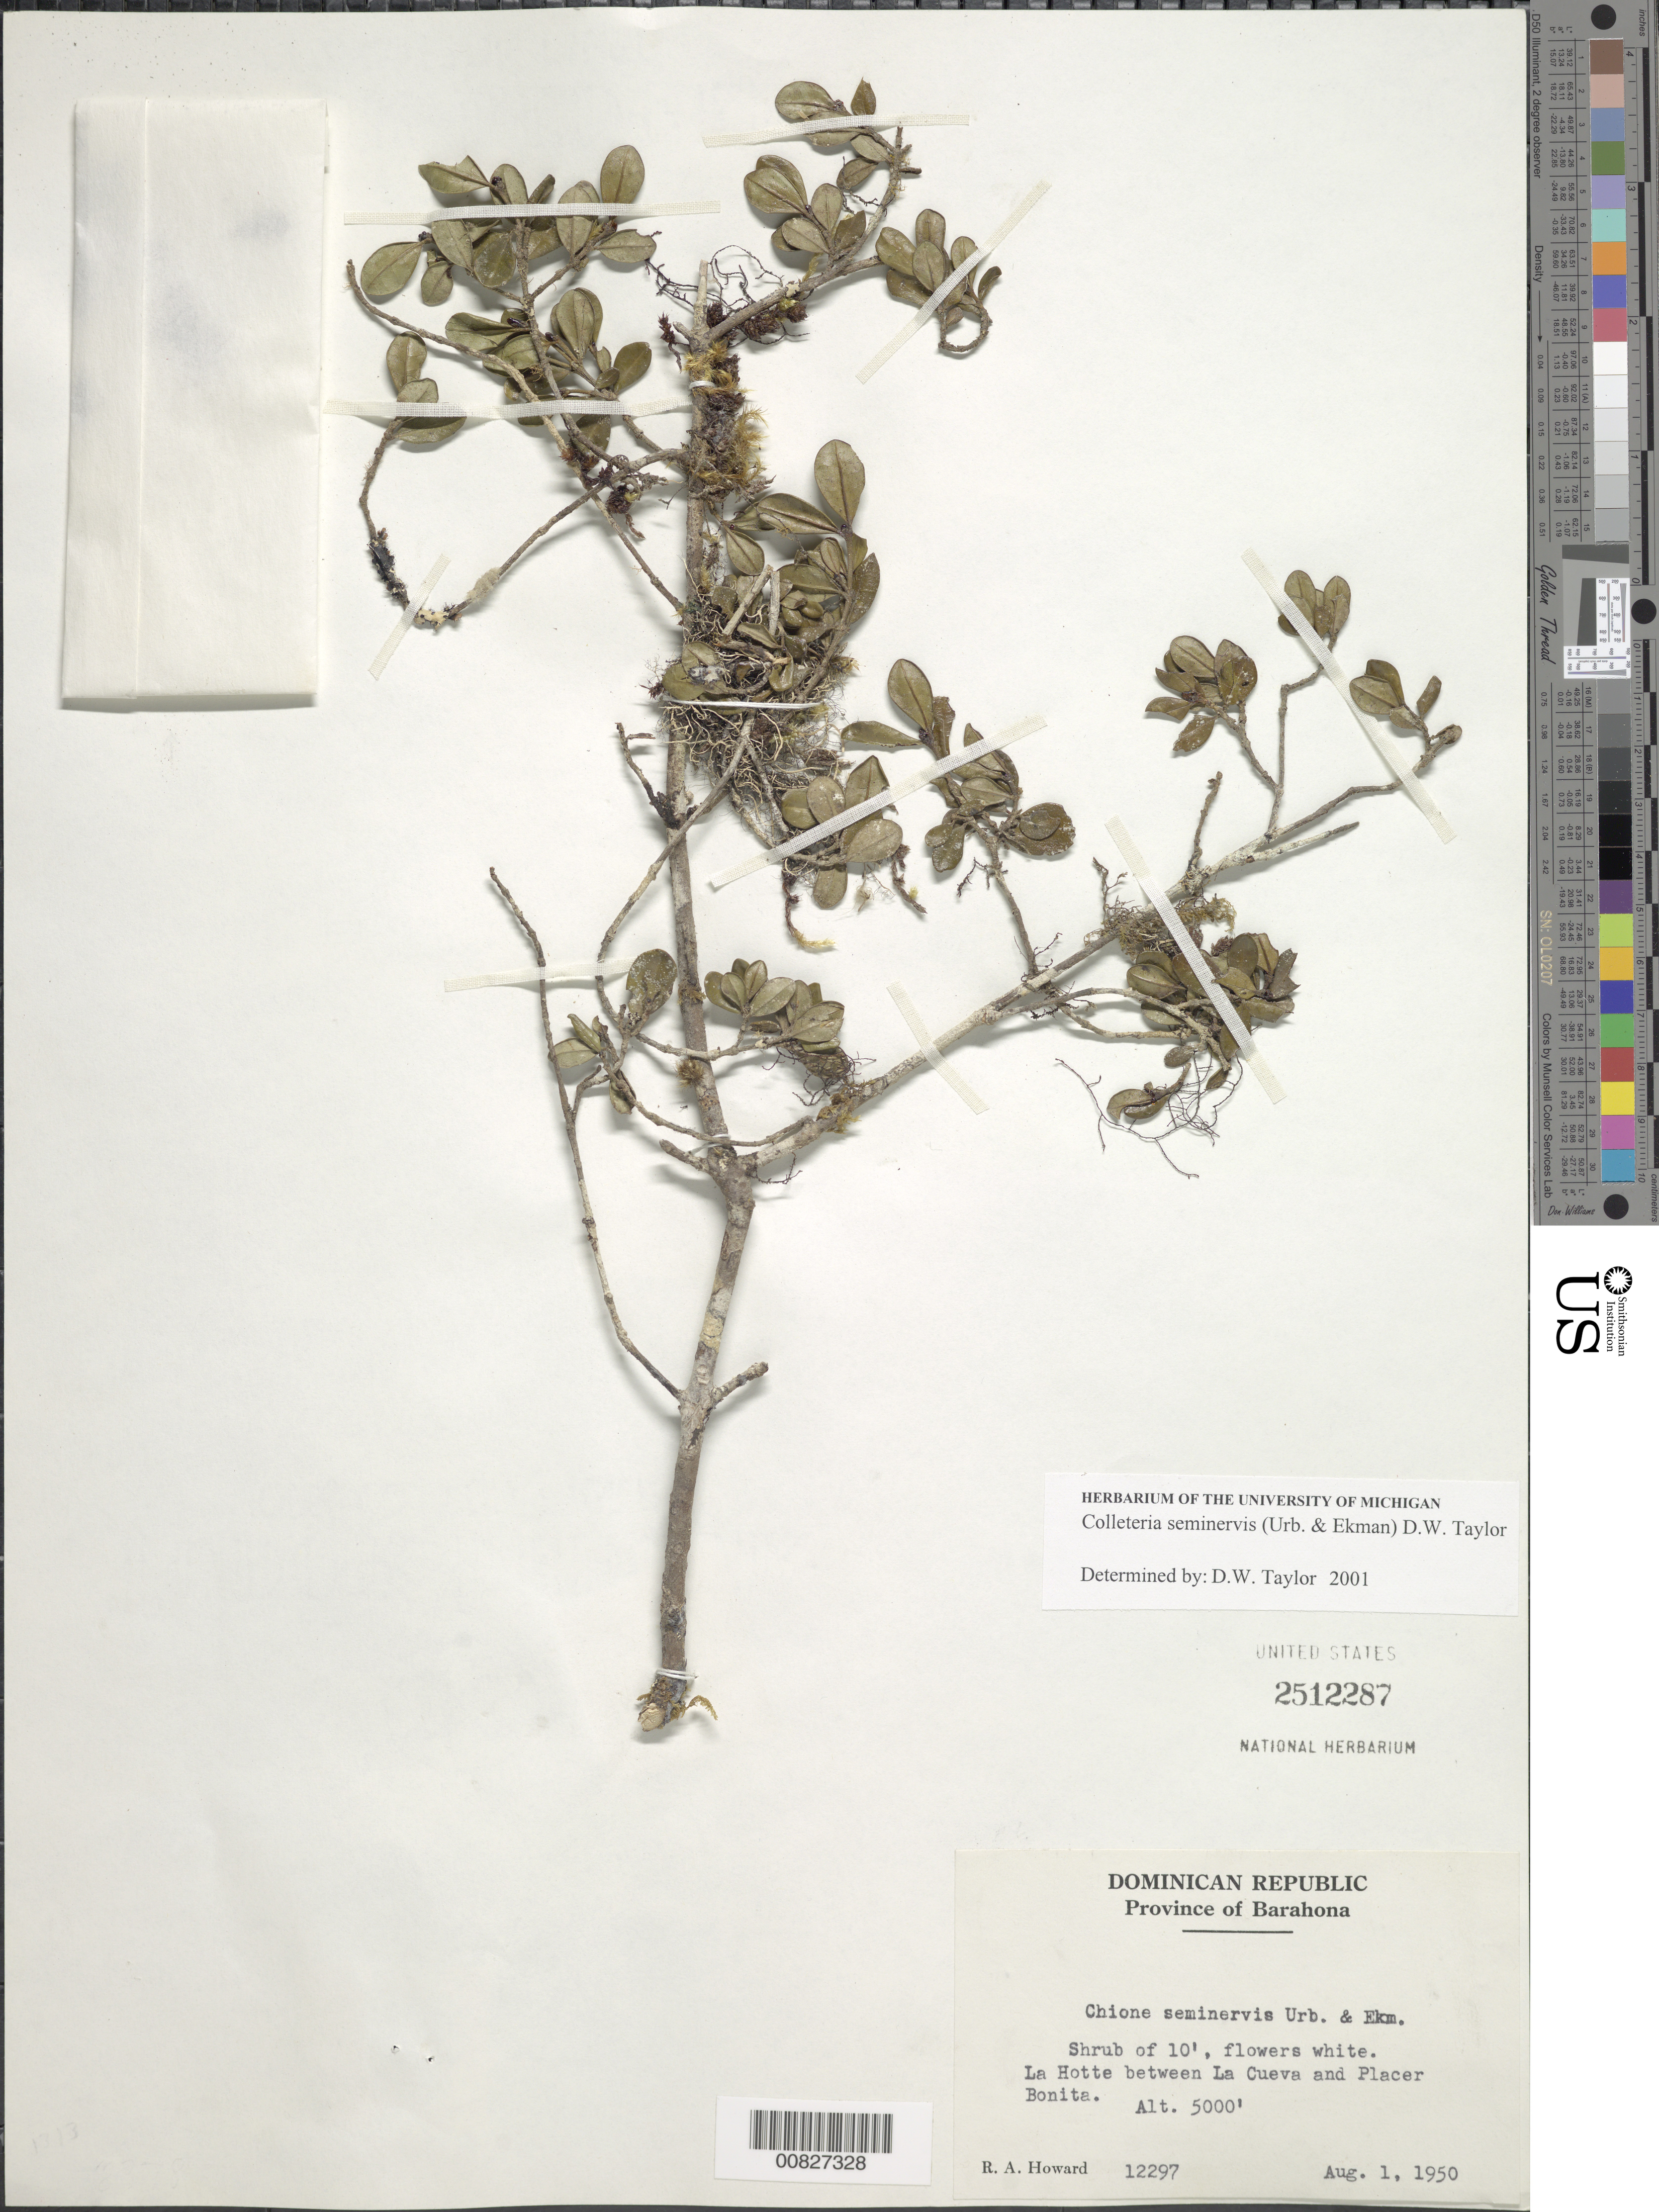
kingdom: Plantae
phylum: Tracheophyta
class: Magnoliopsida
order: Gentianales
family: Rubiaceae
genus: Colleteria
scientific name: Colleteria seminervis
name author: (Urb. & Ekman) D.W. Taylor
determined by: Taylor, D. W., (MICH), University of Michigan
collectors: R. A. Howard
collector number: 12297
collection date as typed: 01 Aug 1950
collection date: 1950-08-01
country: Dominican Republic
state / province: Barahona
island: Hispaniola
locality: La Hotte between La Cueva and Placer Bonita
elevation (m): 1524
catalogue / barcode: US 2512287